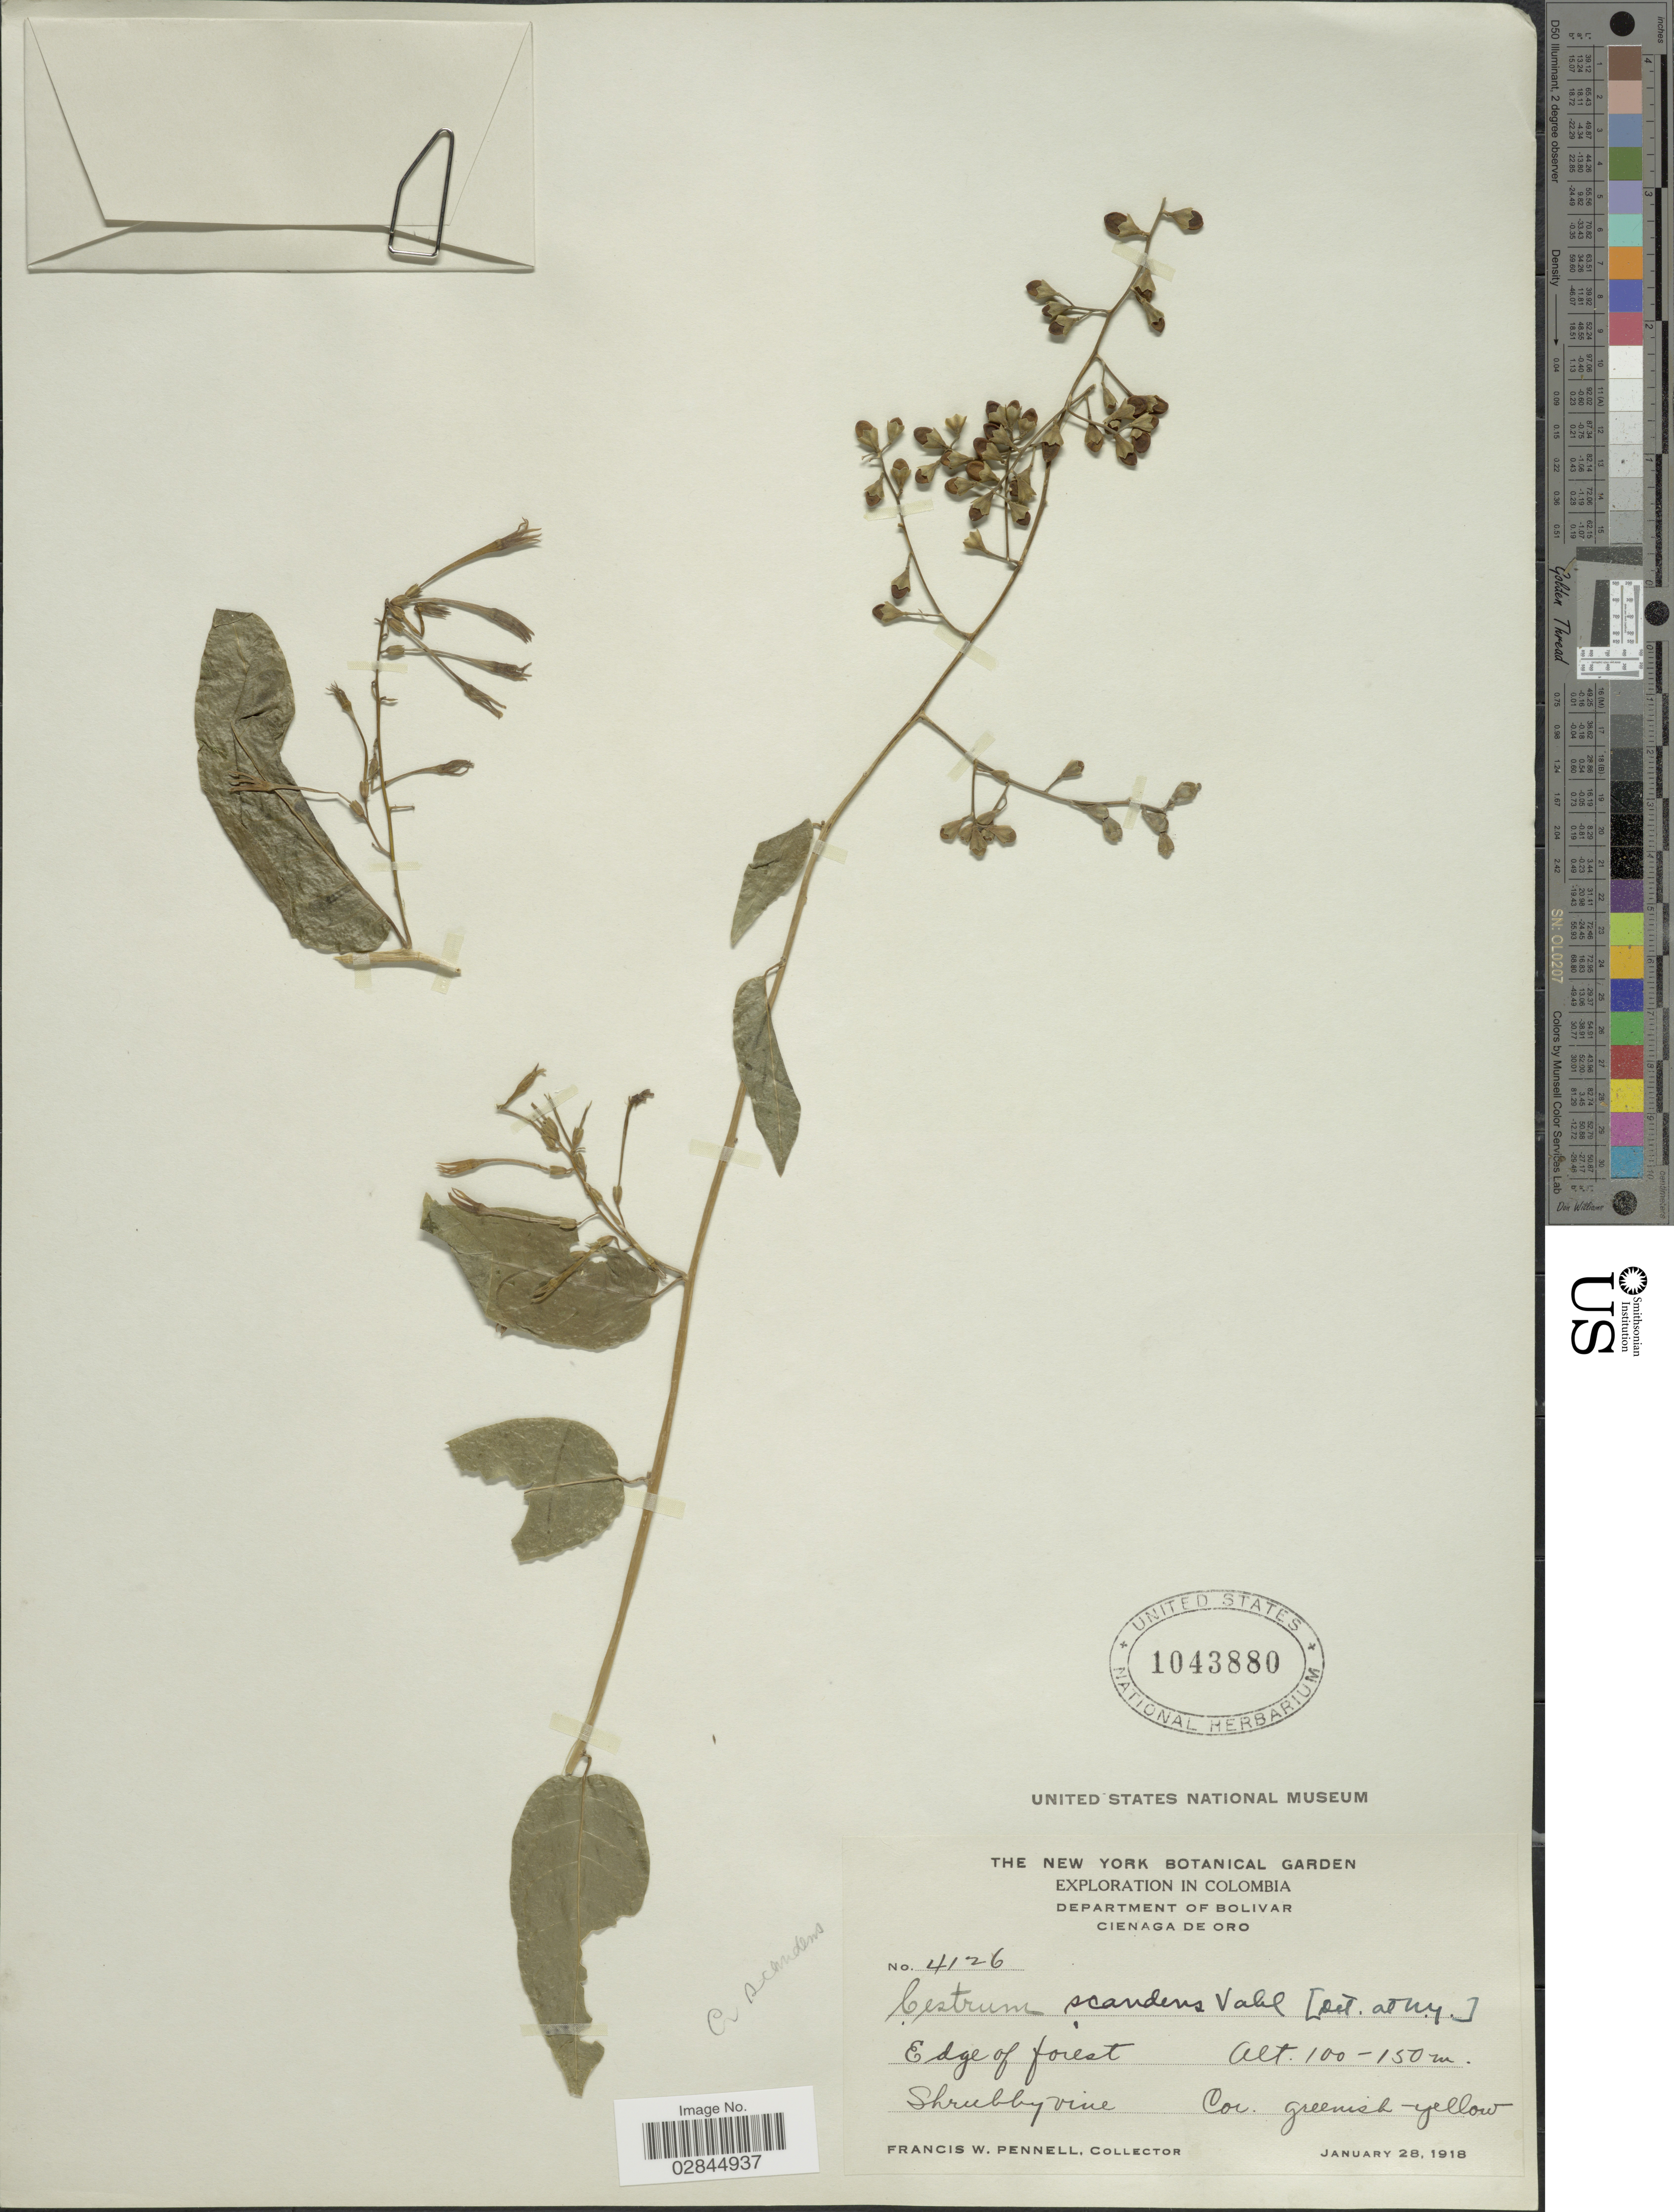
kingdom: Plantae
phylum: Tracheophyta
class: Magnoliopsida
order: Solanales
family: Solanaceae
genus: Cestrum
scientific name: Cestrum scandens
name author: Vahl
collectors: F. W. Pennell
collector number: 4126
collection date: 1918-01-28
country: Colombia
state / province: Bolívar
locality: Department of Bolivar. Cienaga de Oro.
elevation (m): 100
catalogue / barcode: US 1043880